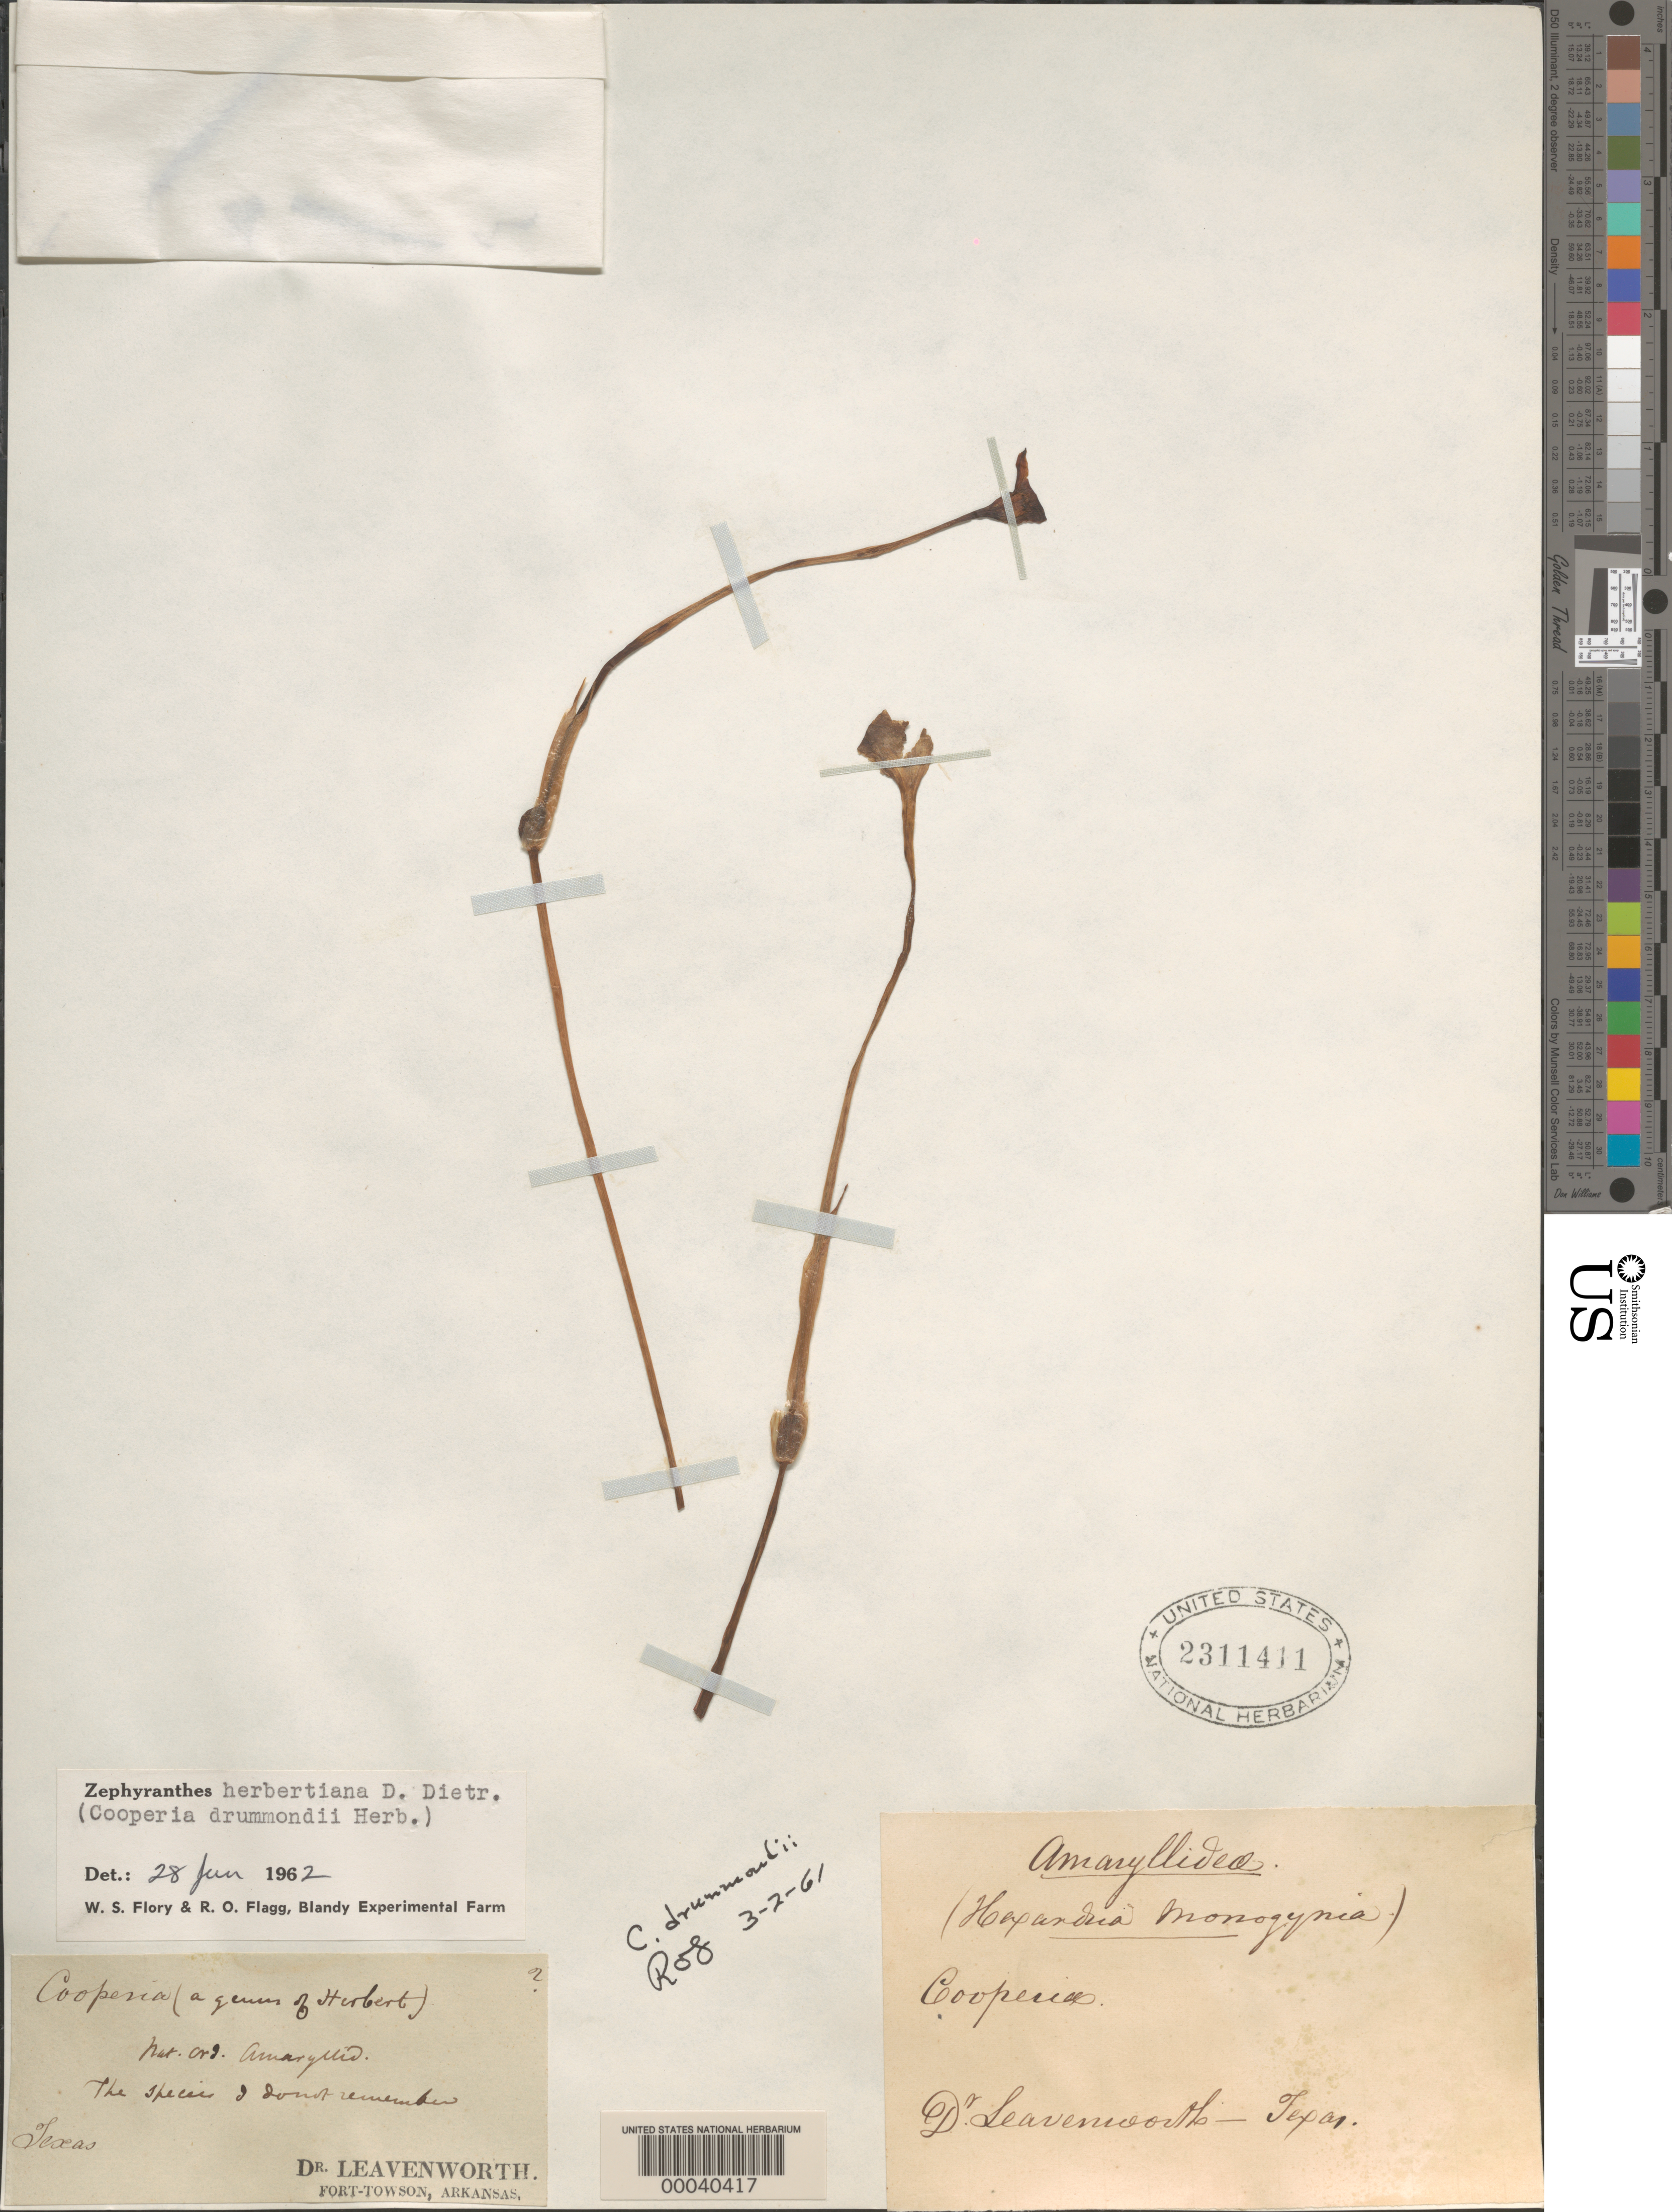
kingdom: Plantae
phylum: Tracheophyta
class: Liliopsida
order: Asparagales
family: Amaryllidaceae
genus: Zephyranthes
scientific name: Zephyranthes herbertiana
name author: D. Dietr.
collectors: -. Leavenworth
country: United States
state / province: Texas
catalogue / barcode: US 2311411